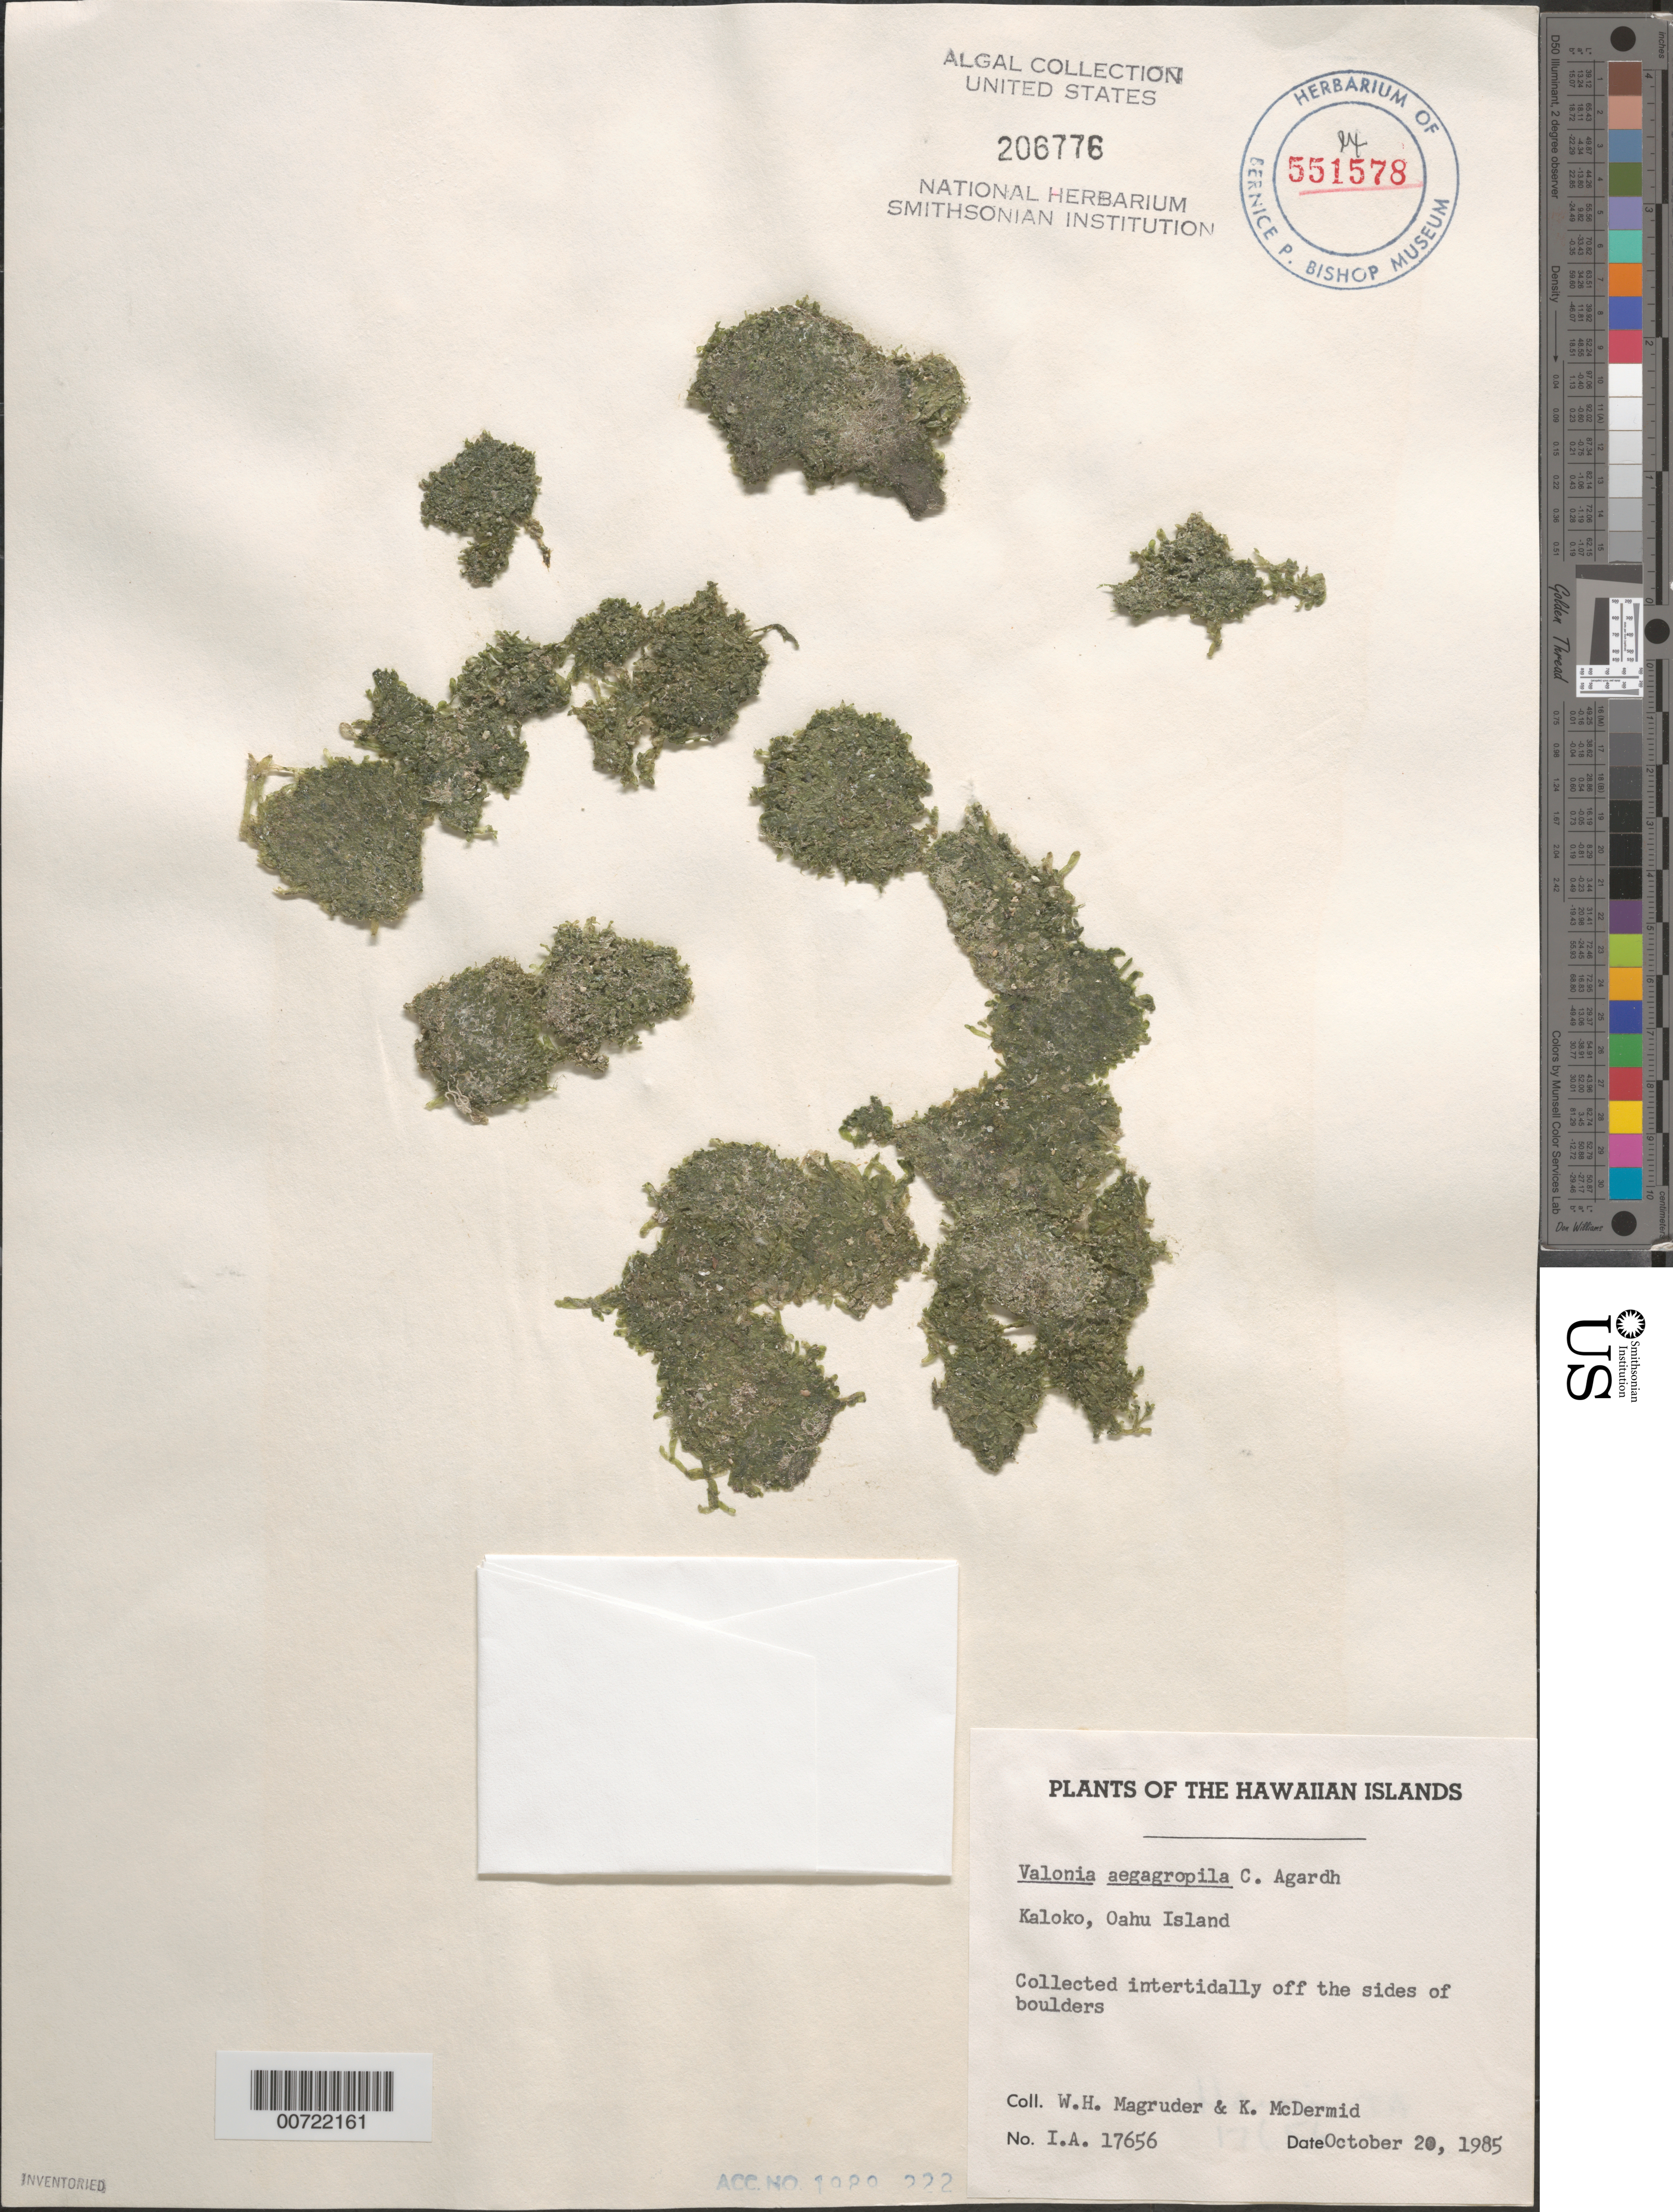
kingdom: Plantae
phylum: Chlorophyta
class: Ulvophyceae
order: Siphonocladales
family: Valoniaceae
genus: Valonia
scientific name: Valonia aegagropila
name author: C. Agardh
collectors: W. Magruder & K. McDermid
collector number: IAA 17656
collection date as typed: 20 Oct 1985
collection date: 1985-10-20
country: United States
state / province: Hawaii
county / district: Honolulu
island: Oahu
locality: Kaloko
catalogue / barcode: US 206776